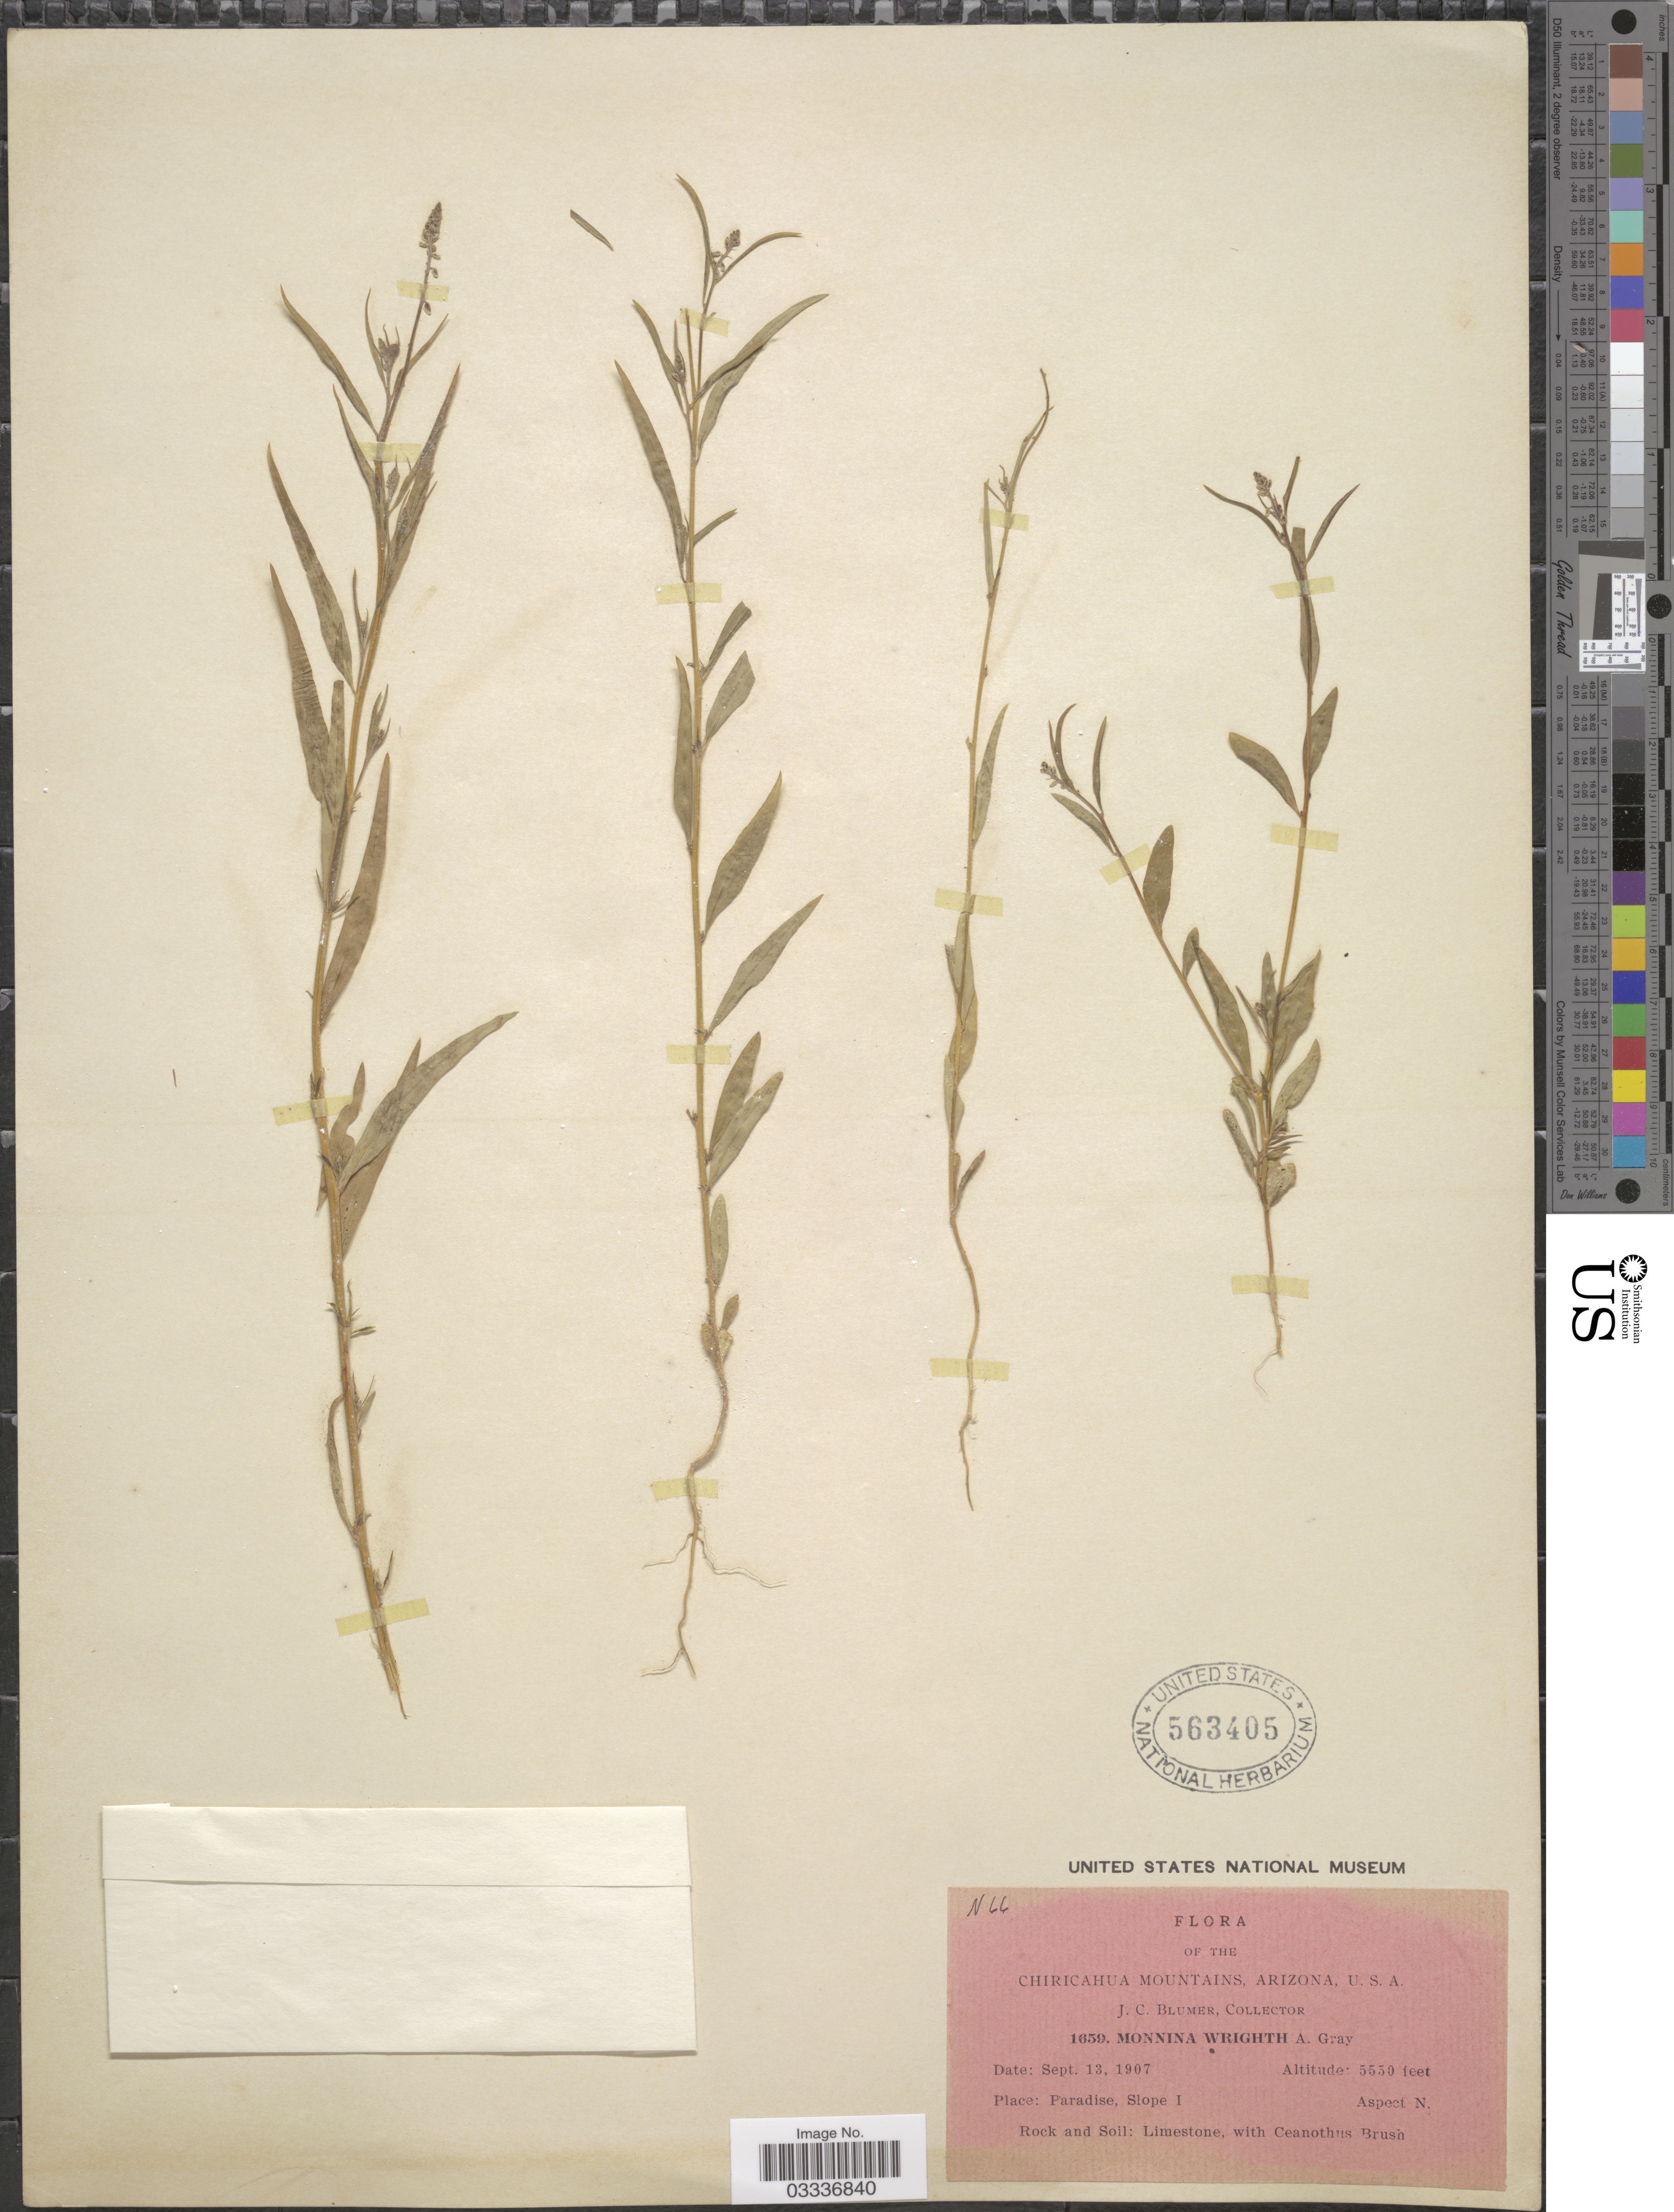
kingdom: Plantae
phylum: Tracheophyta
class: Magnoliopsida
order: Fabales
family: Polygalaceae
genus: Monnina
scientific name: Monnina wrightii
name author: A. Gray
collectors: J. C. Blumer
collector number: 1659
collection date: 1907-09-13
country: United States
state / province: Arizona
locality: Chiricahua Mountains, Paradise, Slope I Aspect N.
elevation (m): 1692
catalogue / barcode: US 563405